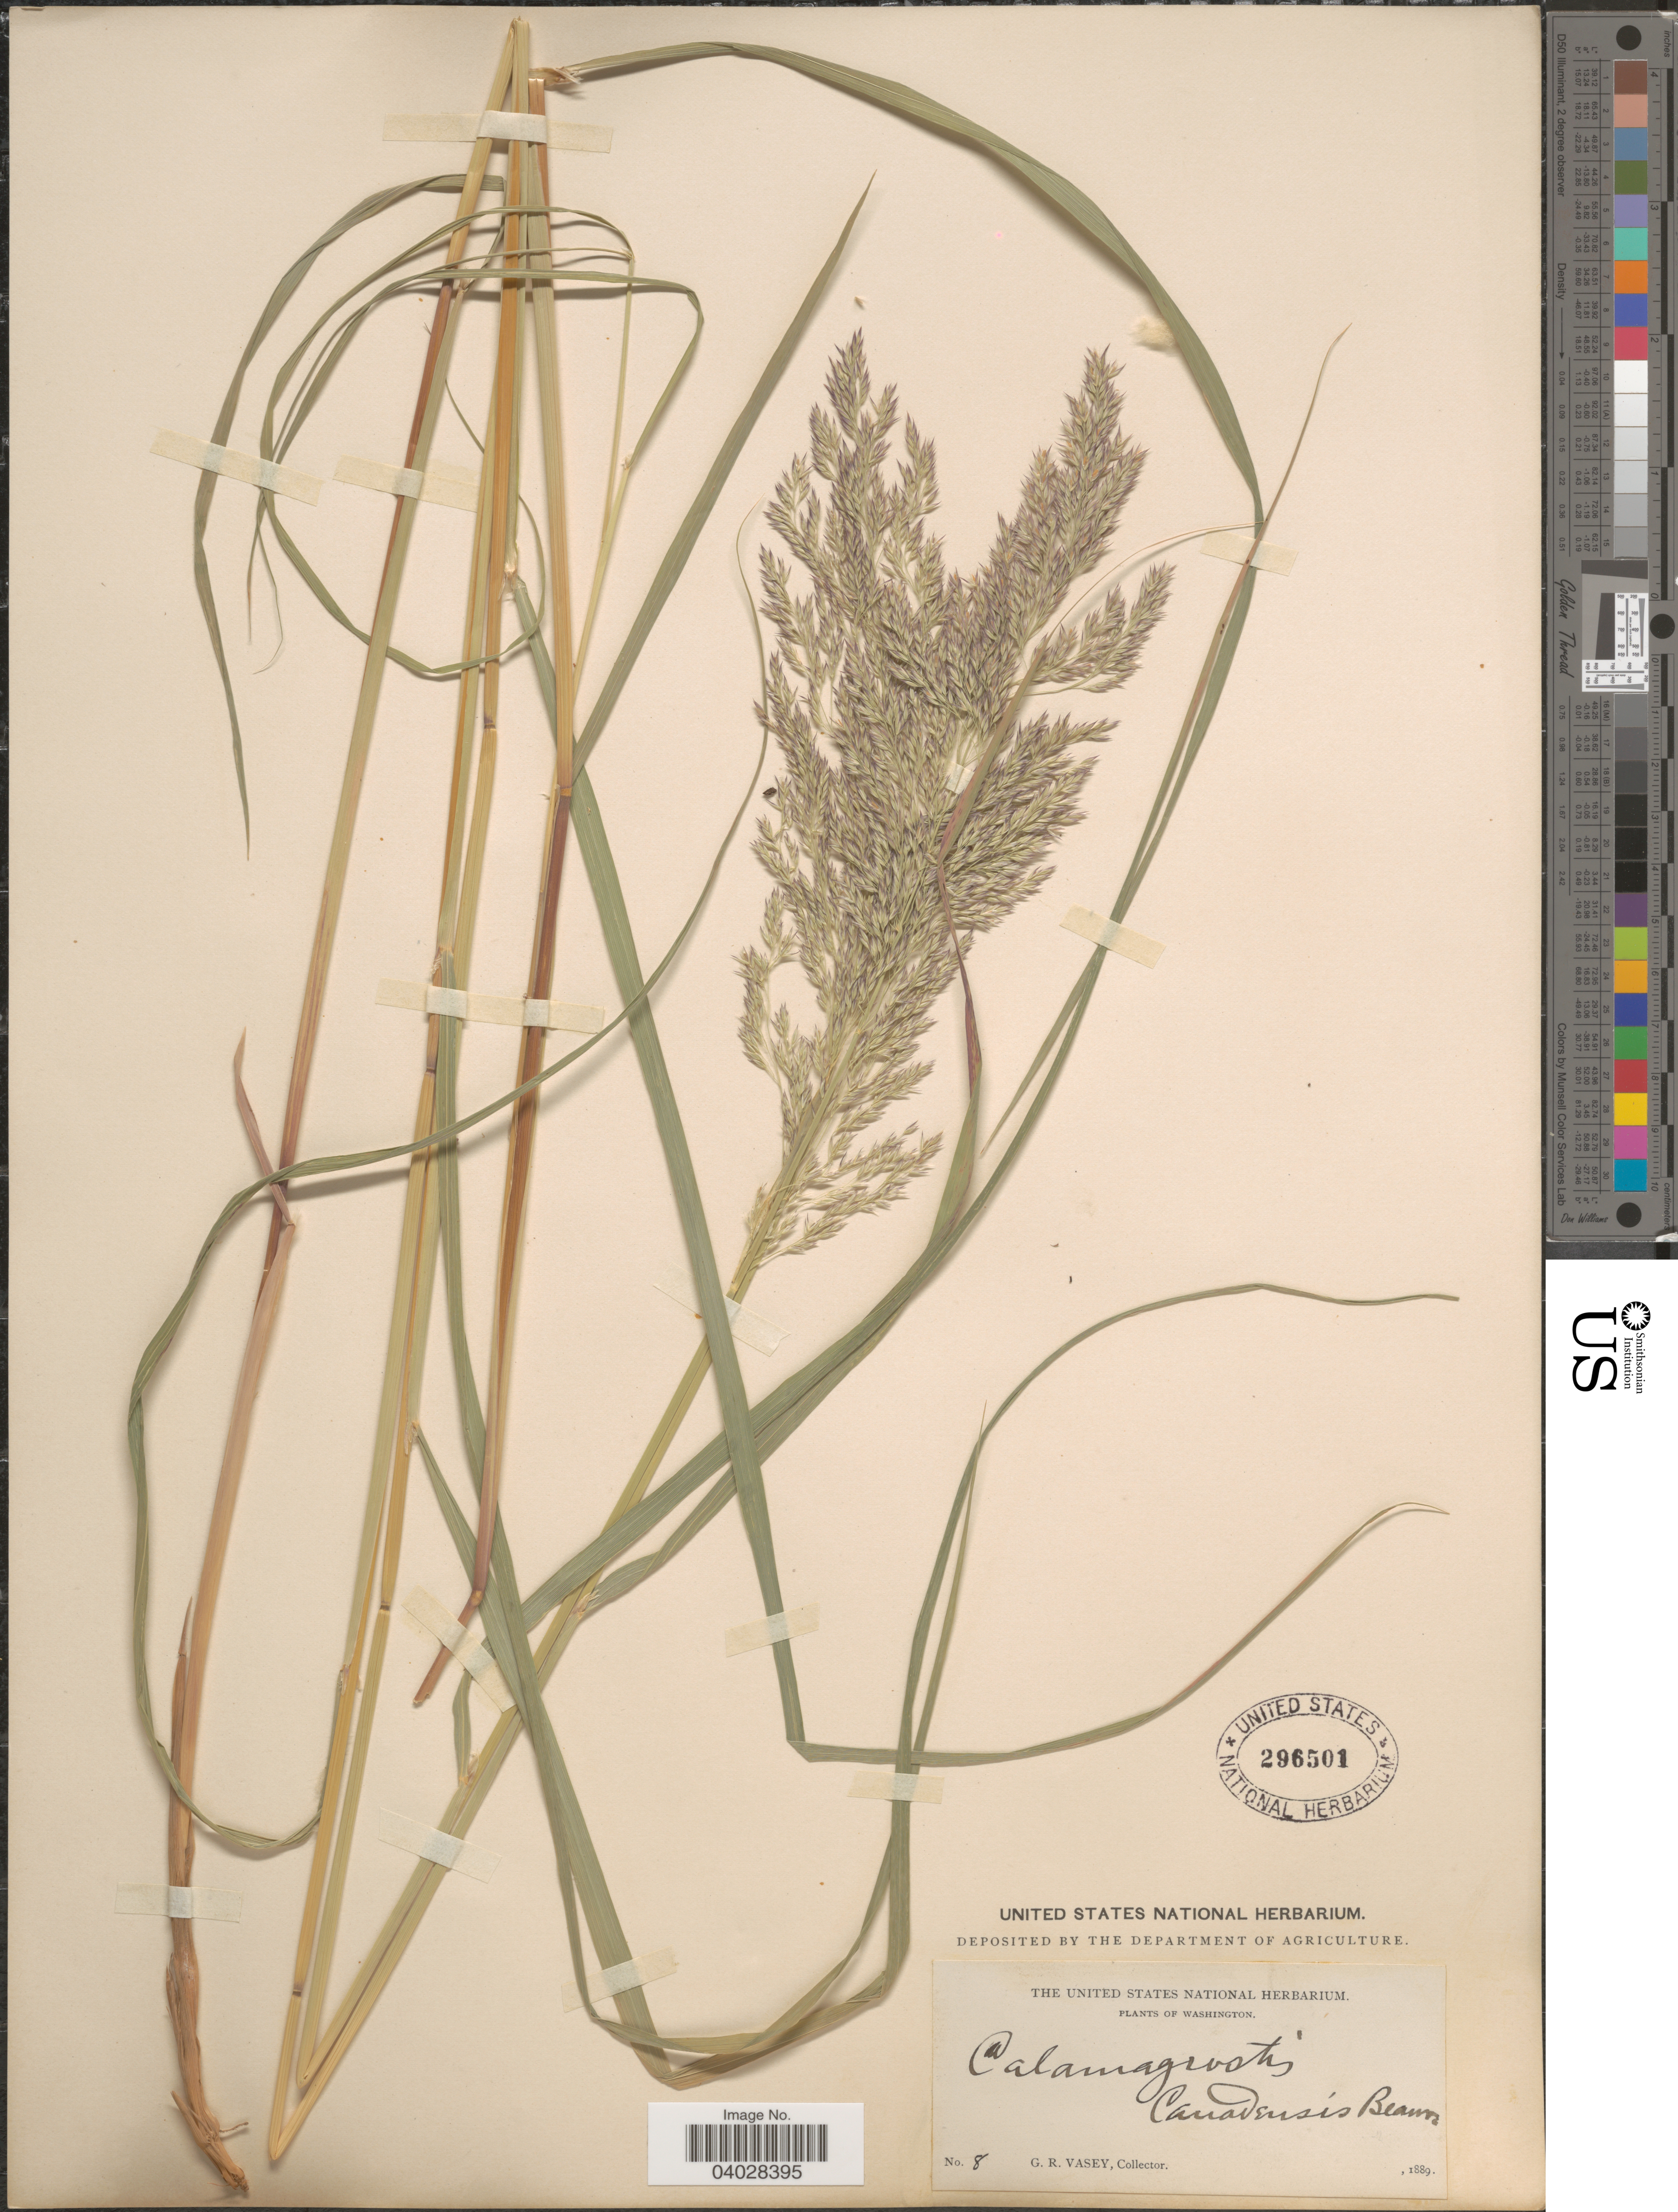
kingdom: Plantae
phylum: Tracheophyta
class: Liliopsida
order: Poales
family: Poaceae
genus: Calamagrostis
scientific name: Calamagrostis canadensis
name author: (Michx.) P. Beauv.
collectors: G. R. Vasey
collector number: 8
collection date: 1889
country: United States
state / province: Washington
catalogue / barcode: US 296501